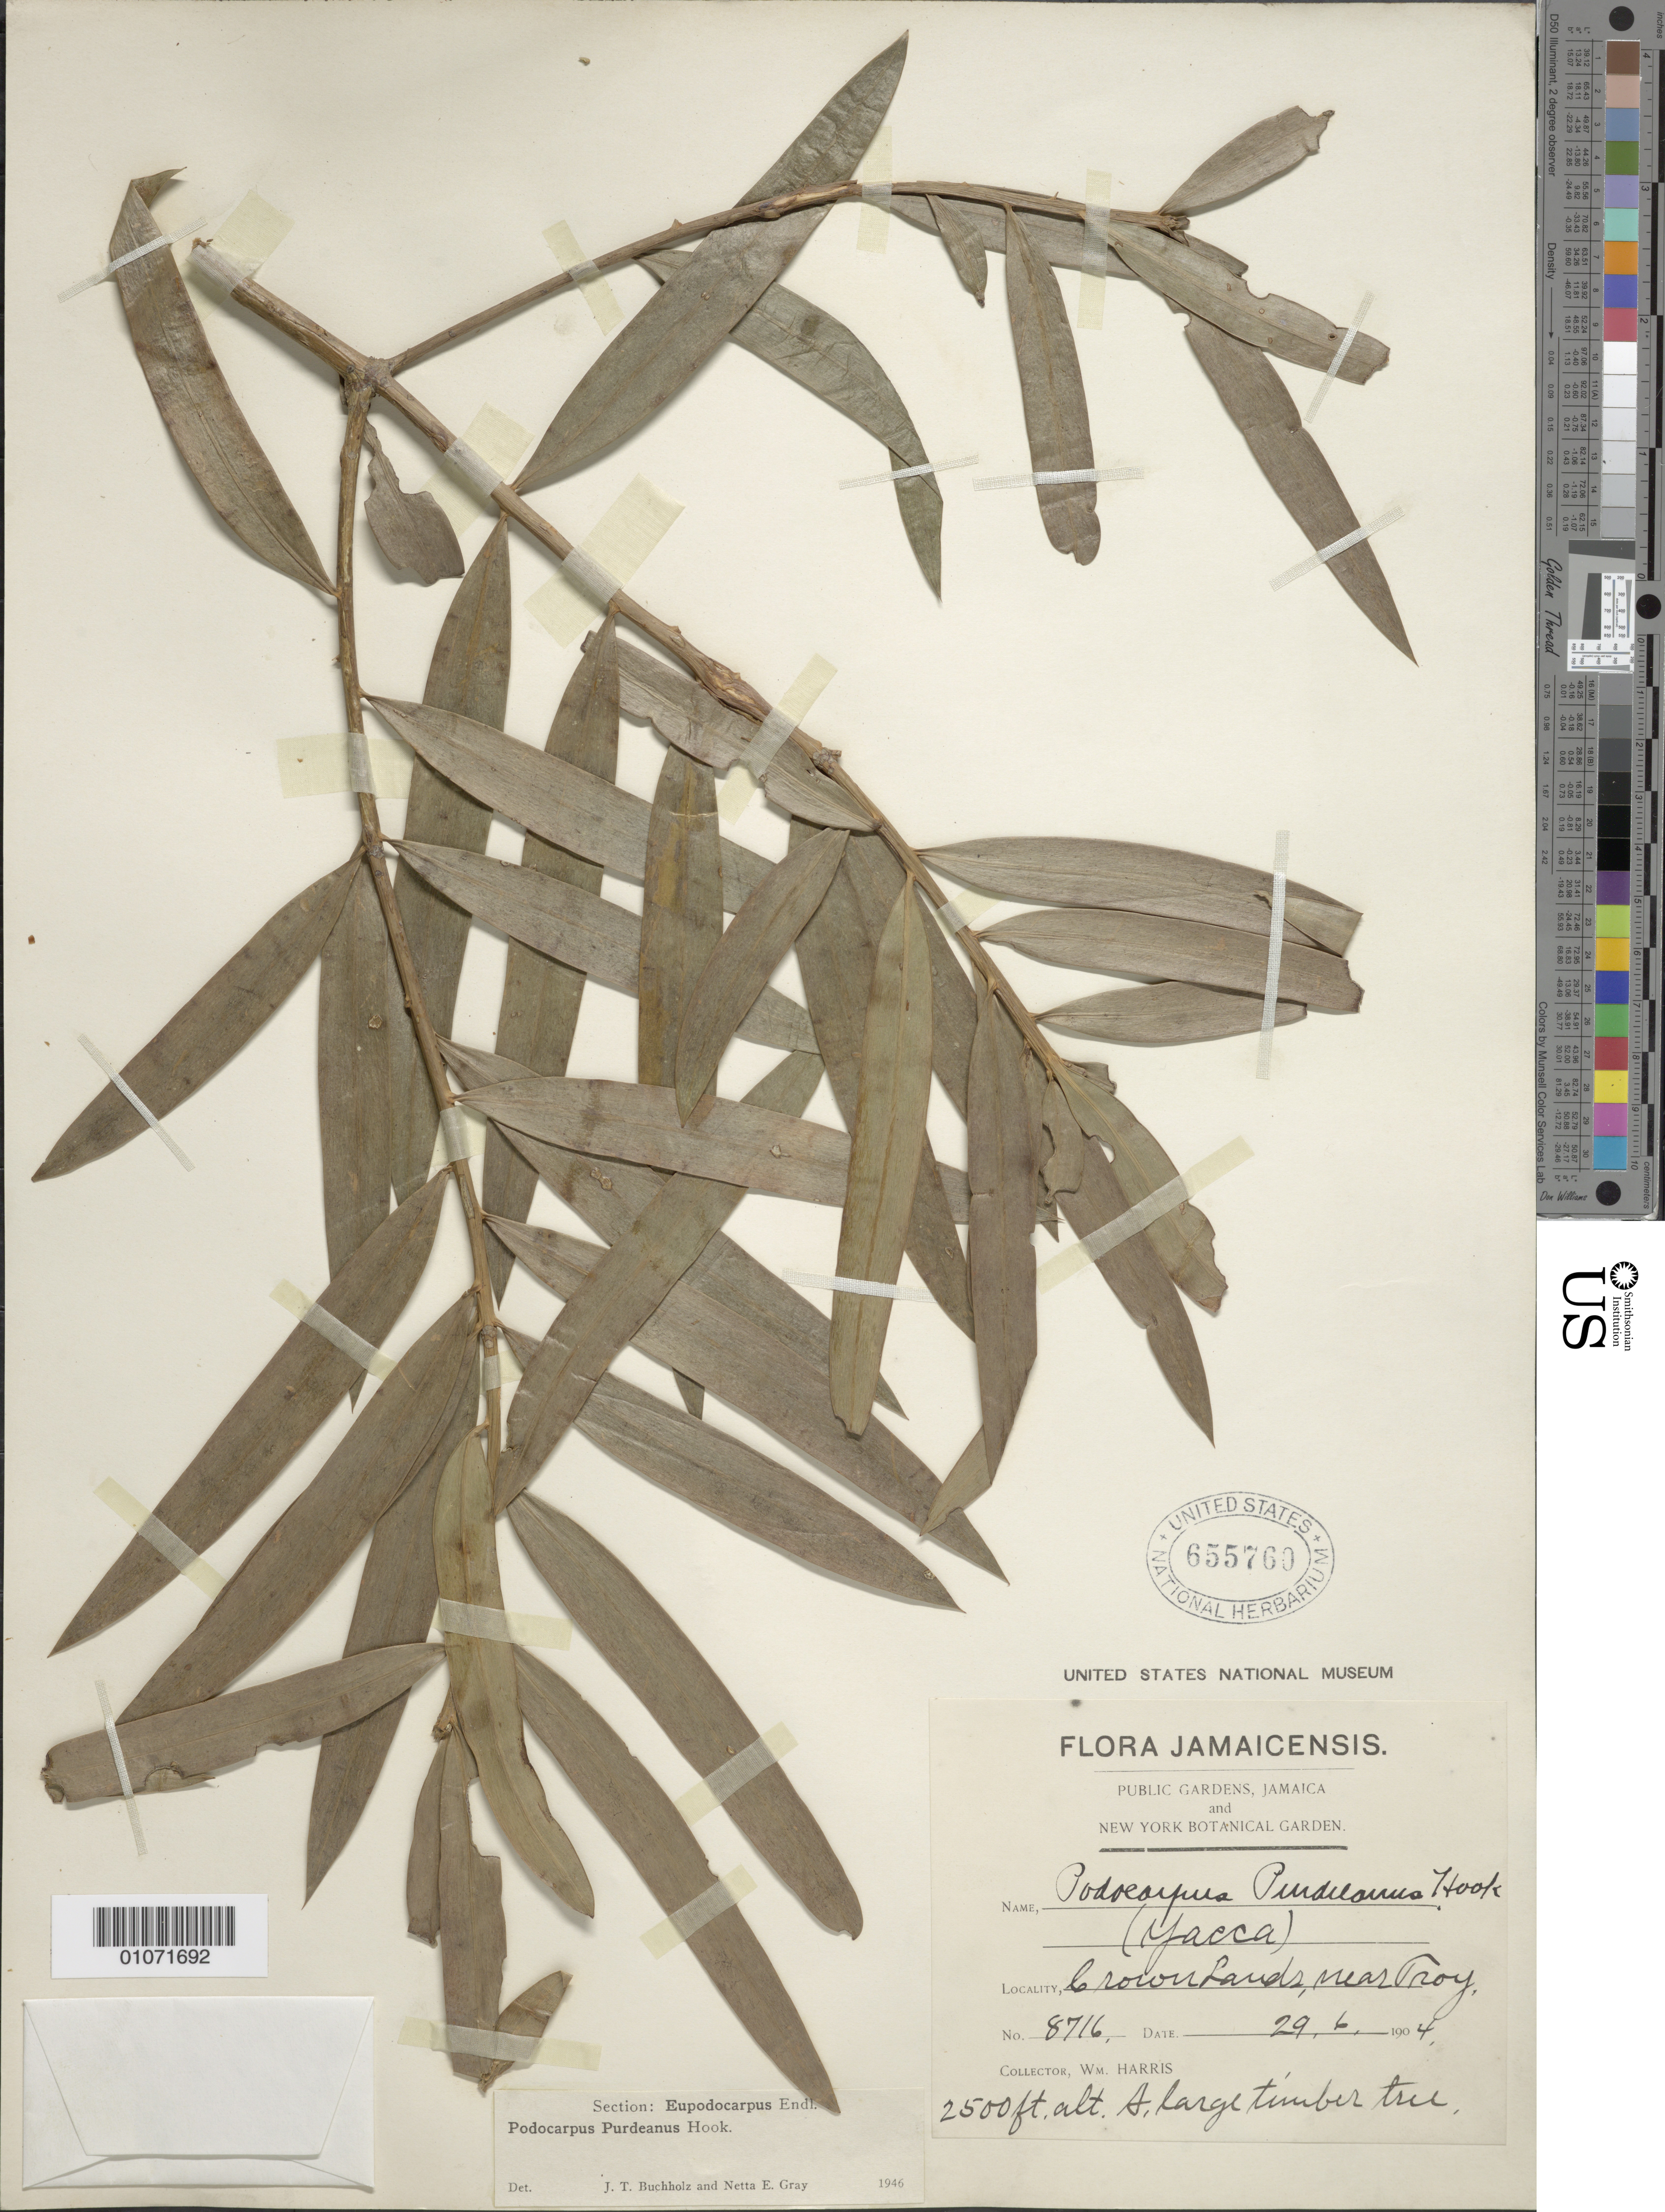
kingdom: Plantae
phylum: Tracheophyta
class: Pinopsida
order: Pinales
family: Podocarpaceae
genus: Podocarpus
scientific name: Podocarpus purdieanus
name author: Hook.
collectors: W. Harris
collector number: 8716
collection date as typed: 29 Jun 1904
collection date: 1904-06-29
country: Jamaica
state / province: Trelawny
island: Jamaica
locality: near Mintroy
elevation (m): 762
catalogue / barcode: US 655769